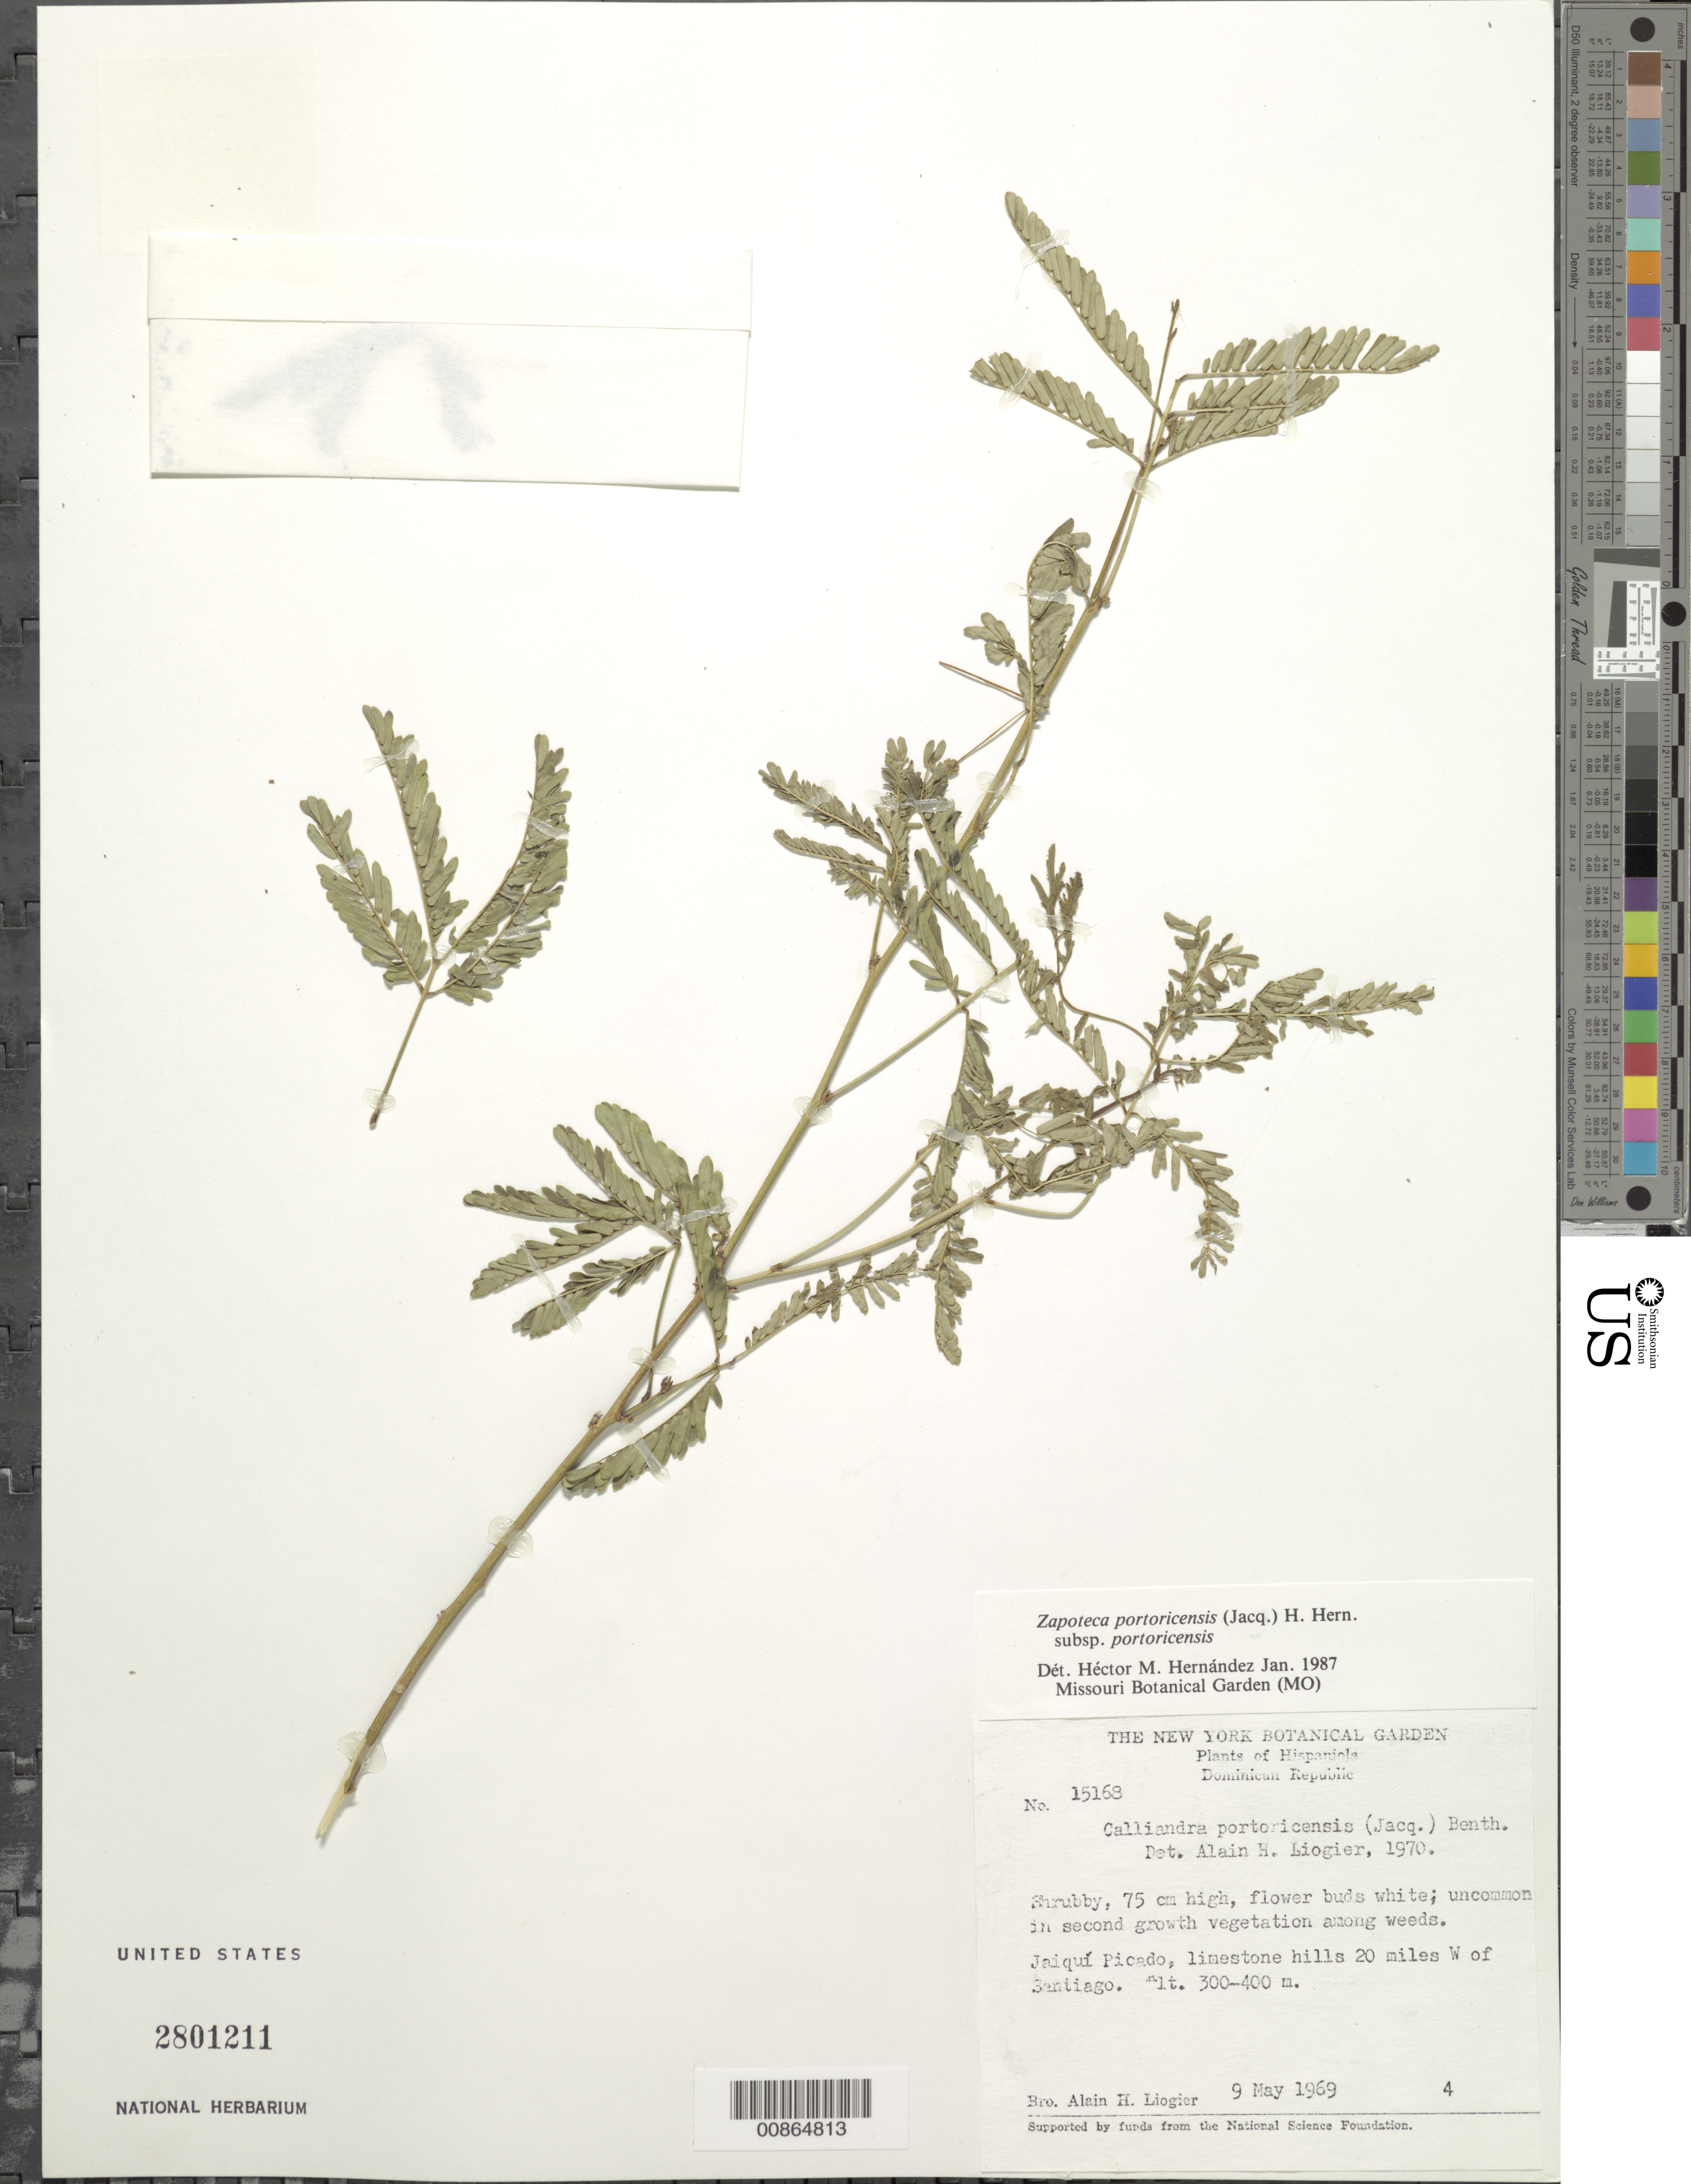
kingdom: Plantae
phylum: Tracheophyta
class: Magnoliopsida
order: Fabales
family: Fabaceae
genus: Zapoteca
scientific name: Zapoteca portoricensis subsp. portoricensis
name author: (Jacq.) H.M. Hern.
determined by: Hernandez, H. M., (MO), Missouri Botanical Garden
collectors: A. H. Liogier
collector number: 15168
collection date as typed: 09 May 1969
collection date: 1969-05-09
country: Dominican Republic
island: Hispaniola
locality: Jaiquí Picado, limestone hills 20 miles W of Santiago.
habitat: In second growth vegetation among weeds.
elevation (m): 300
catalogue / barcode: US 2801211